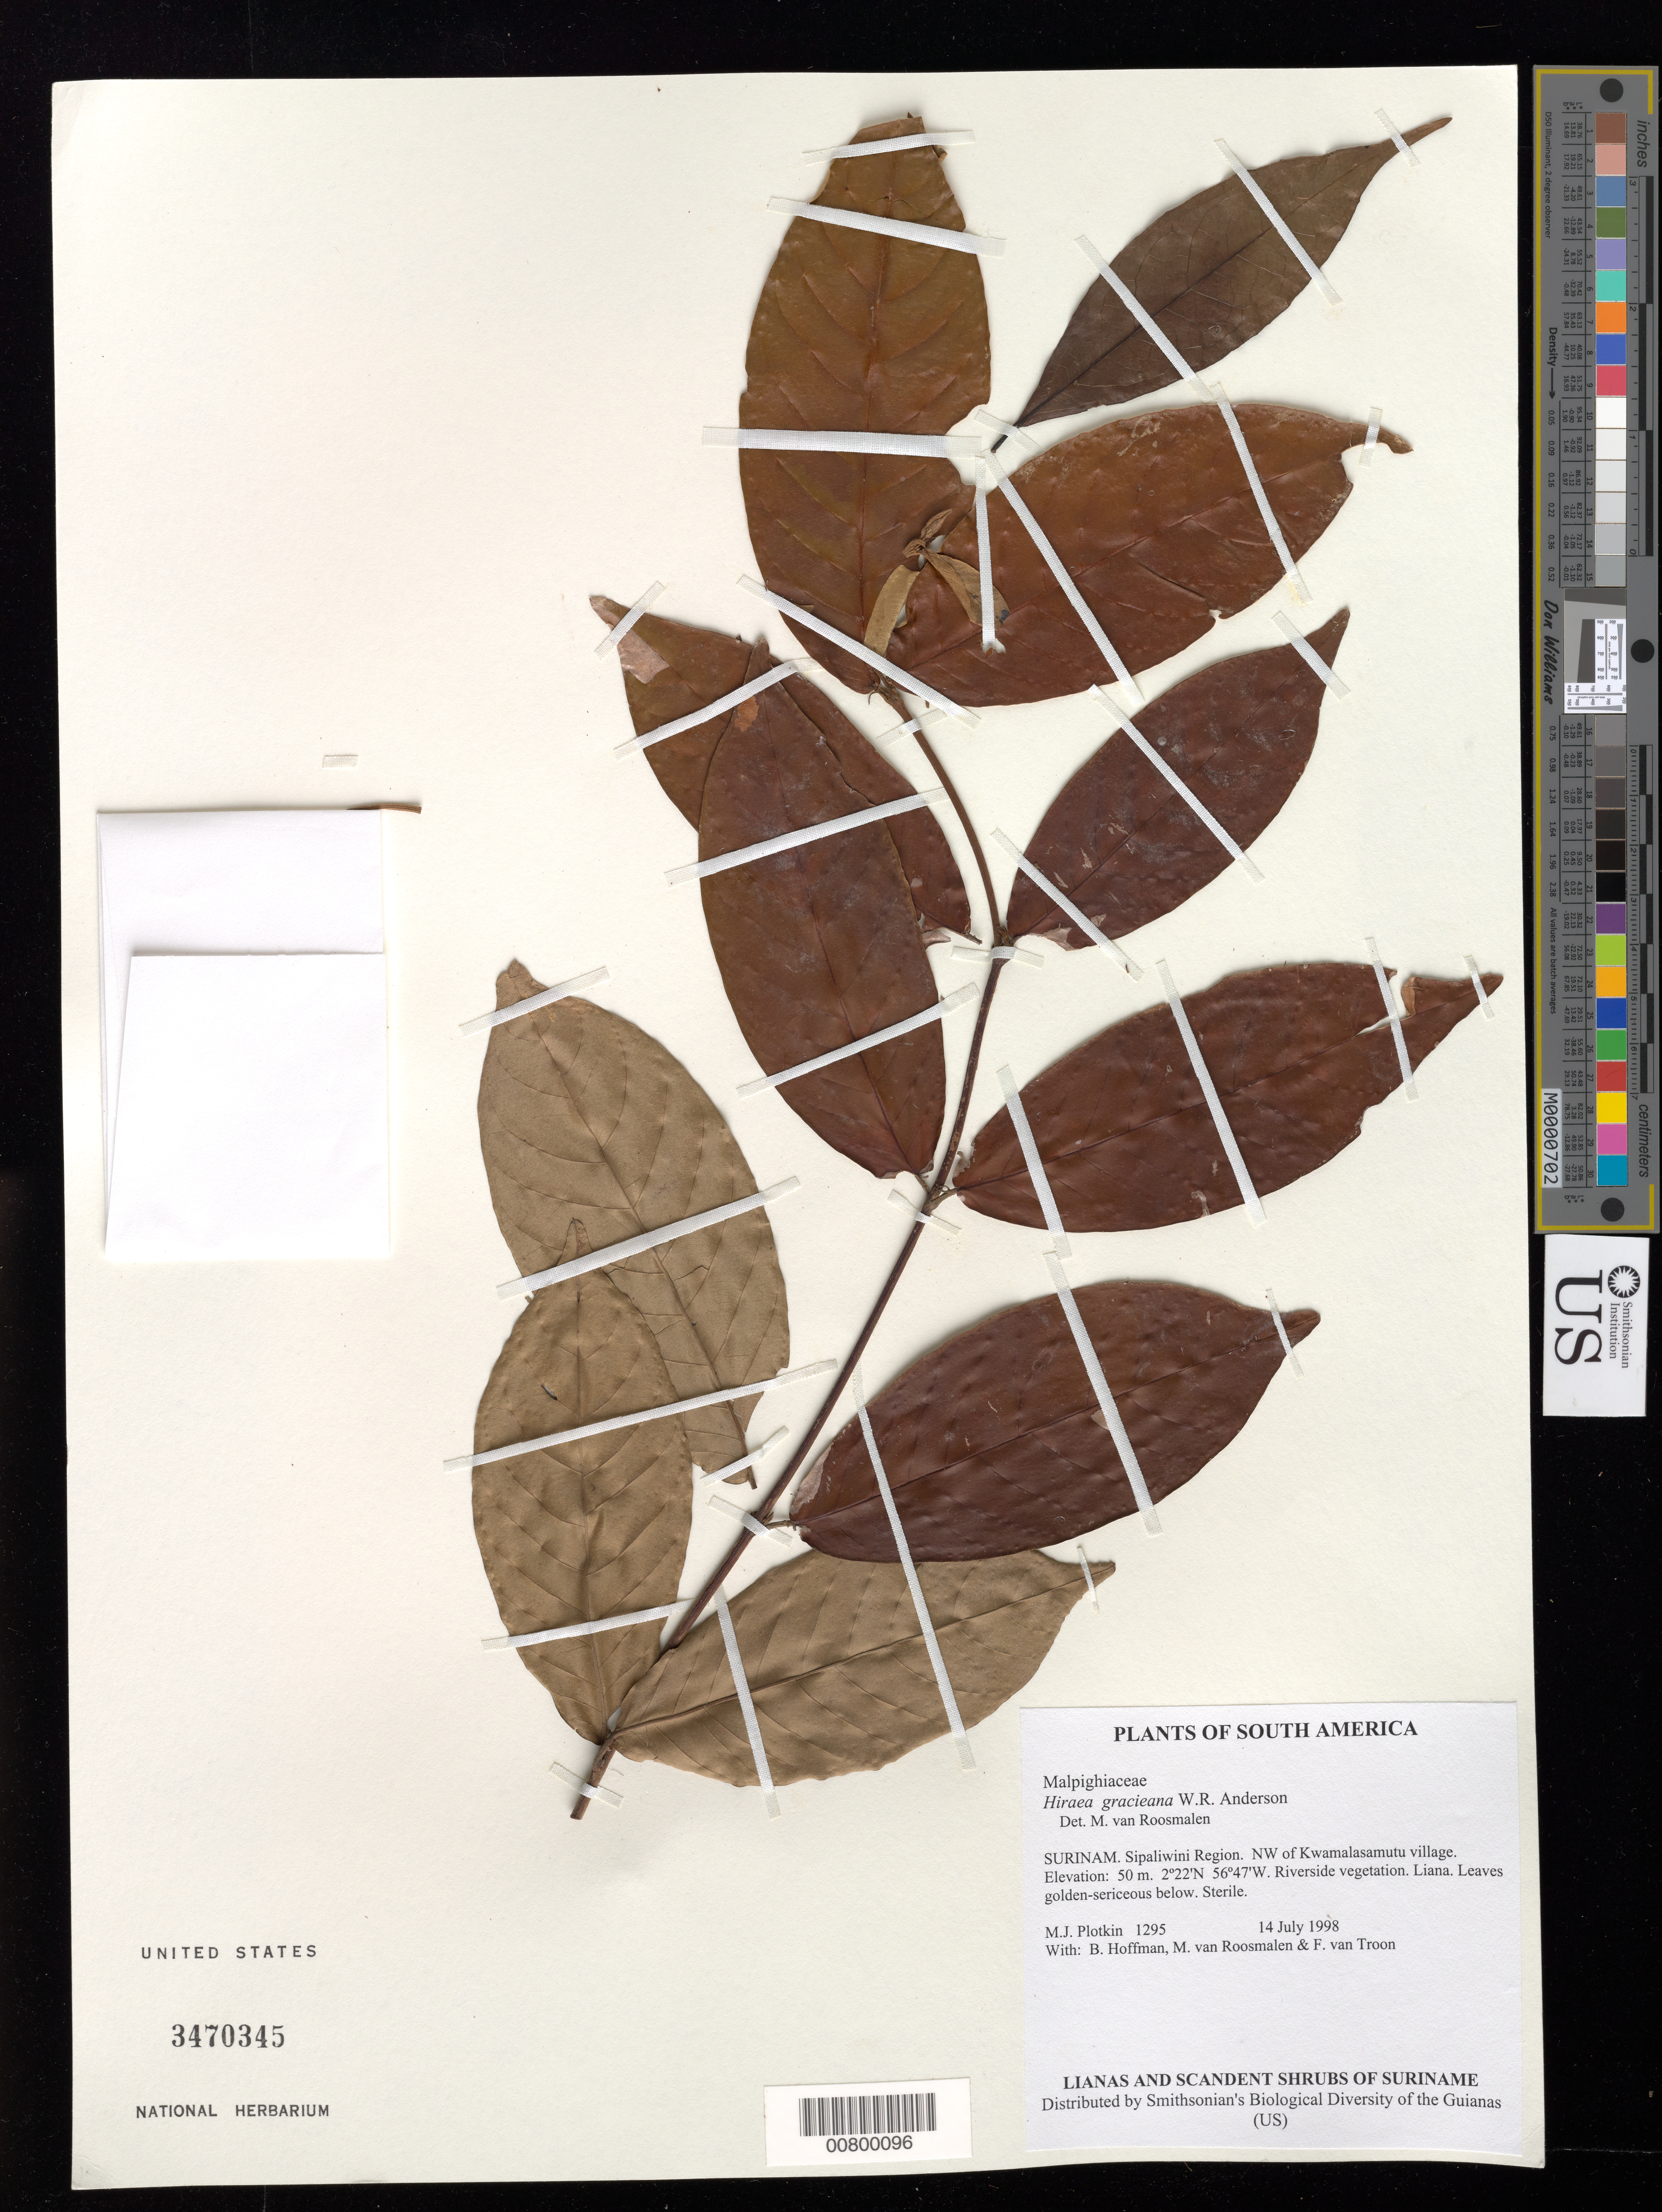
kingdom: Plantae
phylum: Tracheophyta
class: Magnoliopsida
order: Malpighiales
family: Malpighiaceae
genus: Hiraea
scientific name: Hiraea gracieana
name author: W.R. Anderson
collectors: M. Plotkin, B. Hoffman, M. G. M. v. Roosmalen & F. Van Troon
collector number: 1295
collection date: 1998-07-14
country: Suriname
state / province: Sipaliwini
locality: NW of Kwamalasamutu village.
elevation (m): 50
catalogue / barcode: US 3470345